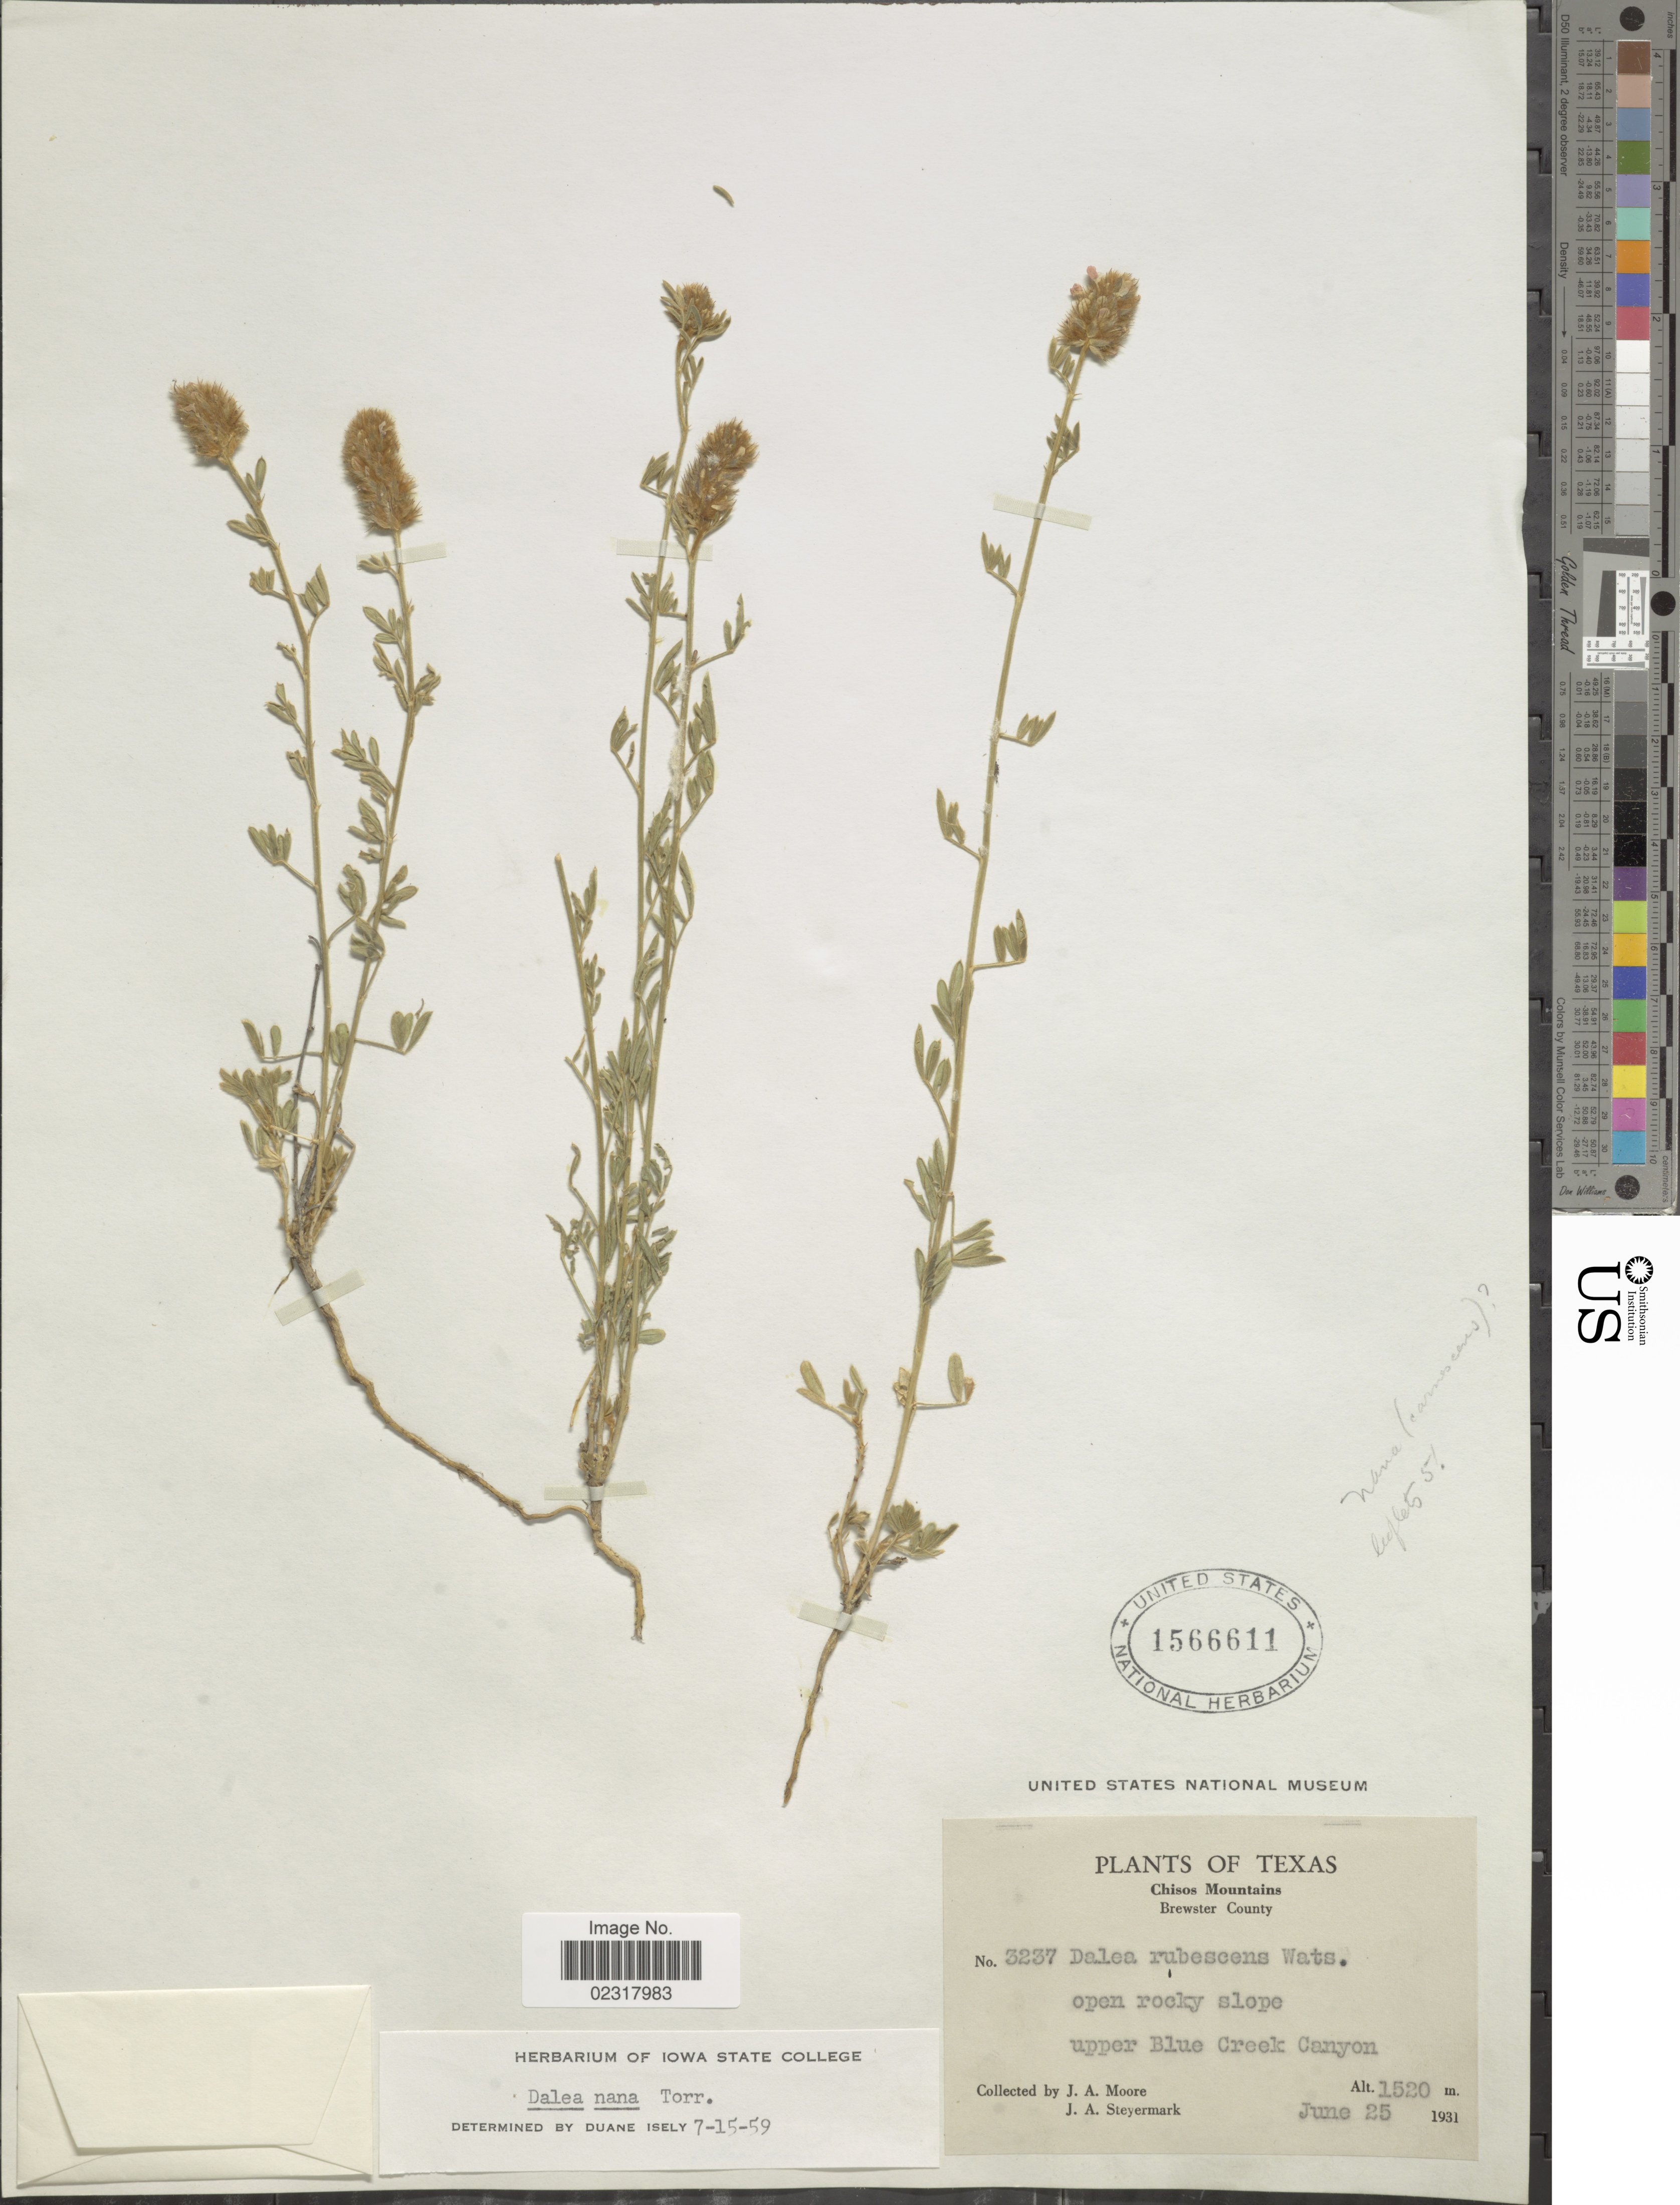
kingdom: Plantae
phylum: Tracheophyta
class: Magnoliopsida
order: Fabales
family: Fabaceae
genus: Dalea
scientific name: Dalea nana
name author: Torr. & A. Gray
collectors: J. A. Moore & J. Steyermark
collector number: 3237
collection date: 1931-06-25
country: United States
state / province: Texas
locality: Chisos Mountains, Brewster County, open rocky slope, upper Blue Creek Canyon.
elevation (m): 1520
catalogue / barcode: US 1566611